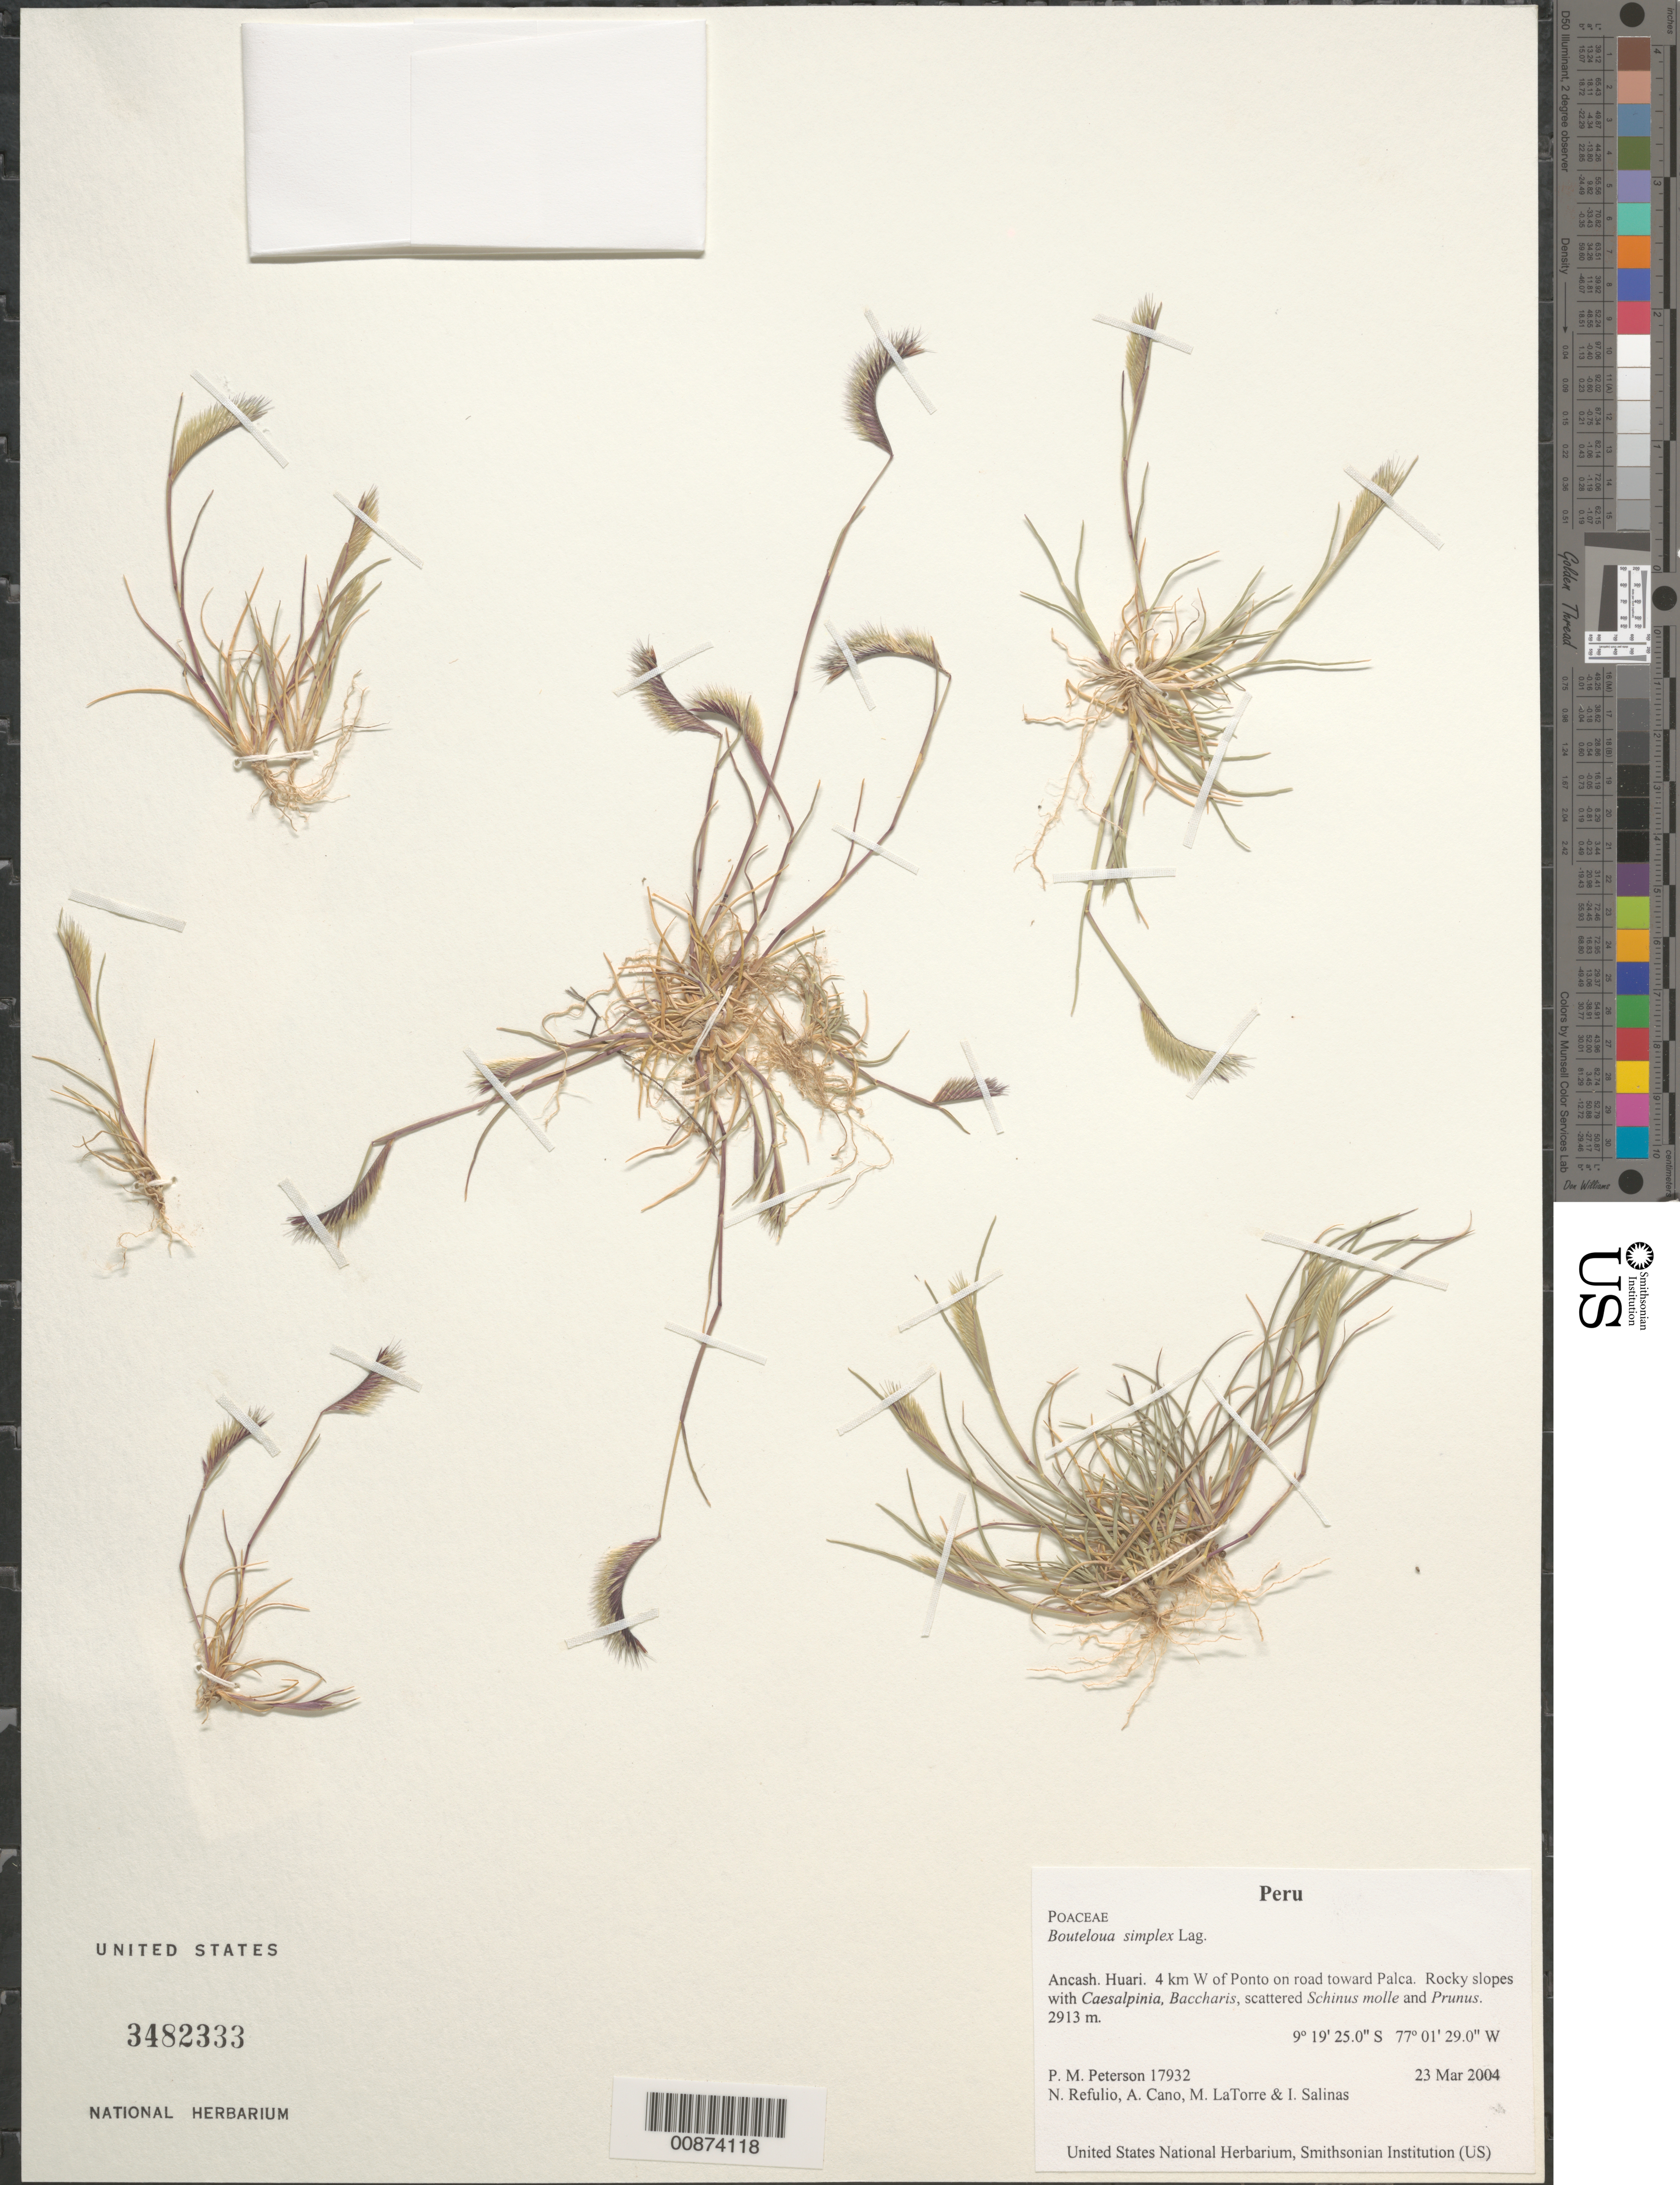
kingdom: Plantae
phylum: Tracheophyta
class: Liliopsida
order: Poales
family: Poaceae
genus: Bouteloua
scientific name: Bouteloua simplex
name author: Lag.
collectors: P. M. Peterson, N. Refulio-Rodríguez, A. Cano, M. Torre & I. Salinas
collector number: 17932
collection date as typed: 23 Mar 2004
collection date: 2004-03-23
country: Peru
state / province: Ancash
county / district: Huari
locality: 4 km W of Ponto on road toward Palca. Rocky slopes with Caesalpinia, Baccharis, scattered Schinus molle and Prunus.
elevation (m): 2913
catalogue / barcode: US 3482333